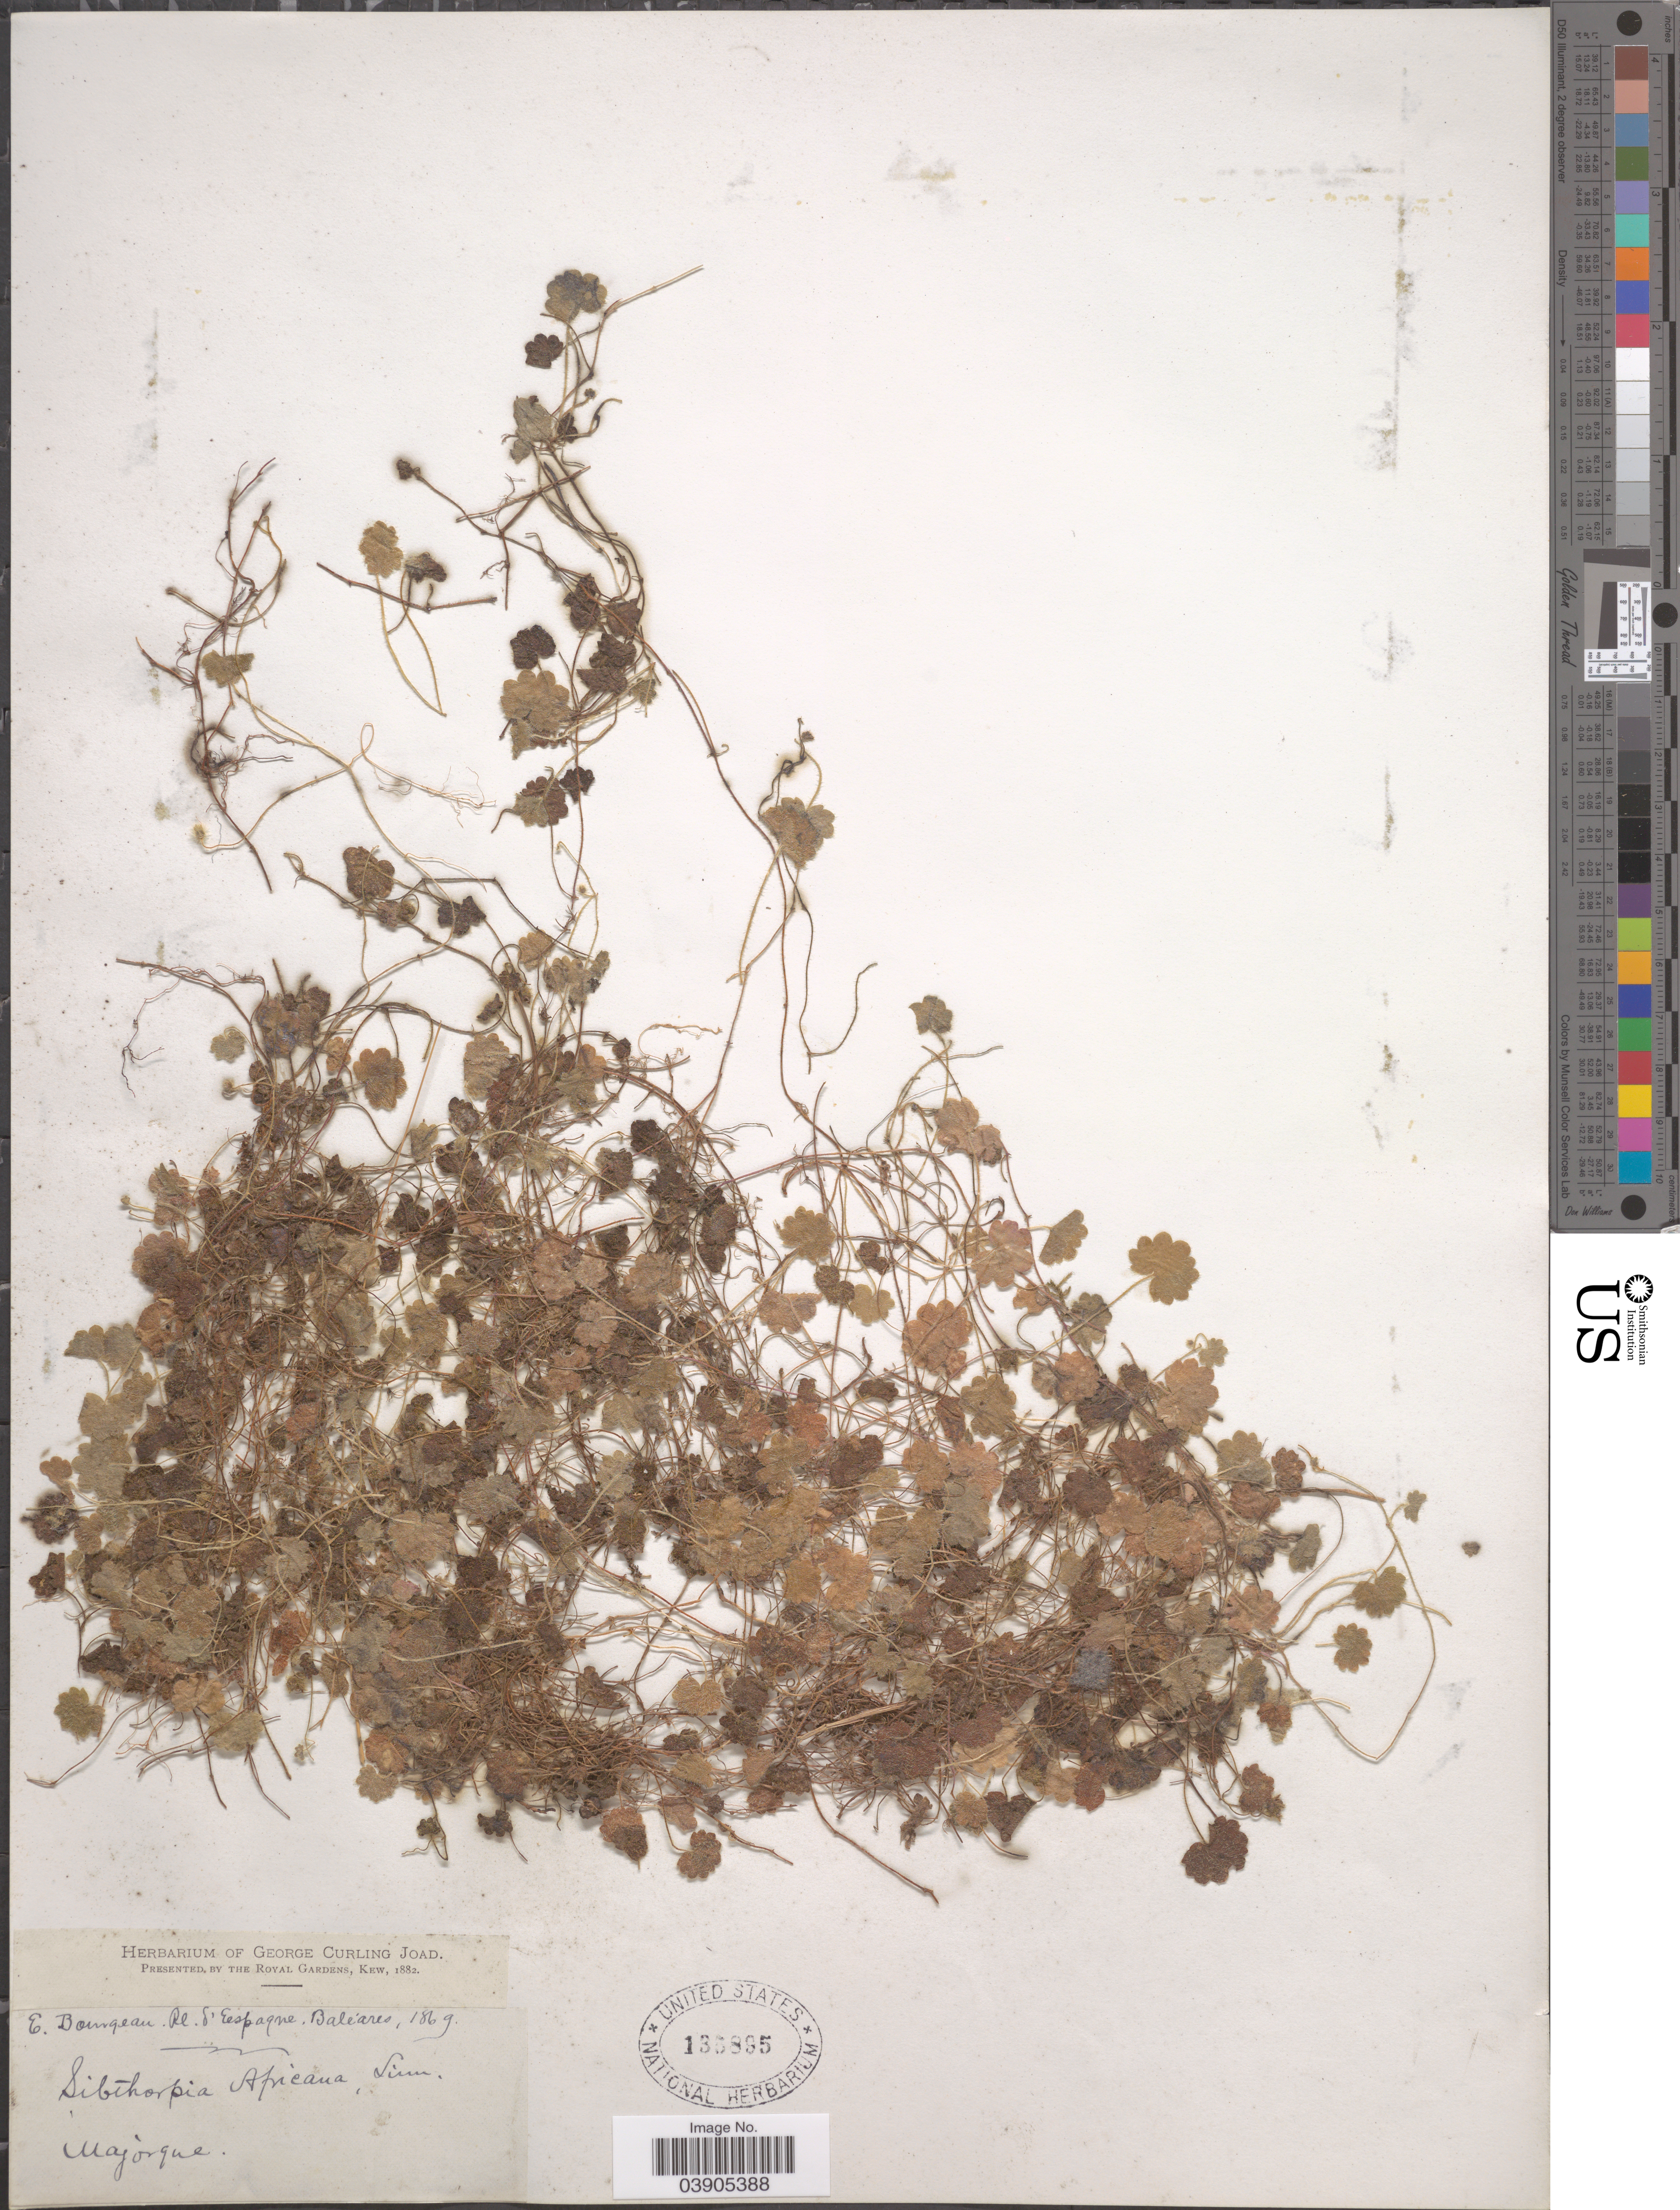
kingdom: Plantae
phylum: Tracheophyta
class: Magnoliopsida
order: Lamiales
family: Plantaginaceae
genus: Sibthorpia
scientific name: Sibthorpia balearica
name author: Knoche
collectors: E. Bourgeau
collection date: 1869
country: Spain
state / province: Islas Baleares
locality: D' Espagne, Baléares. Majòrque.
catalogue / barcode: US 135895